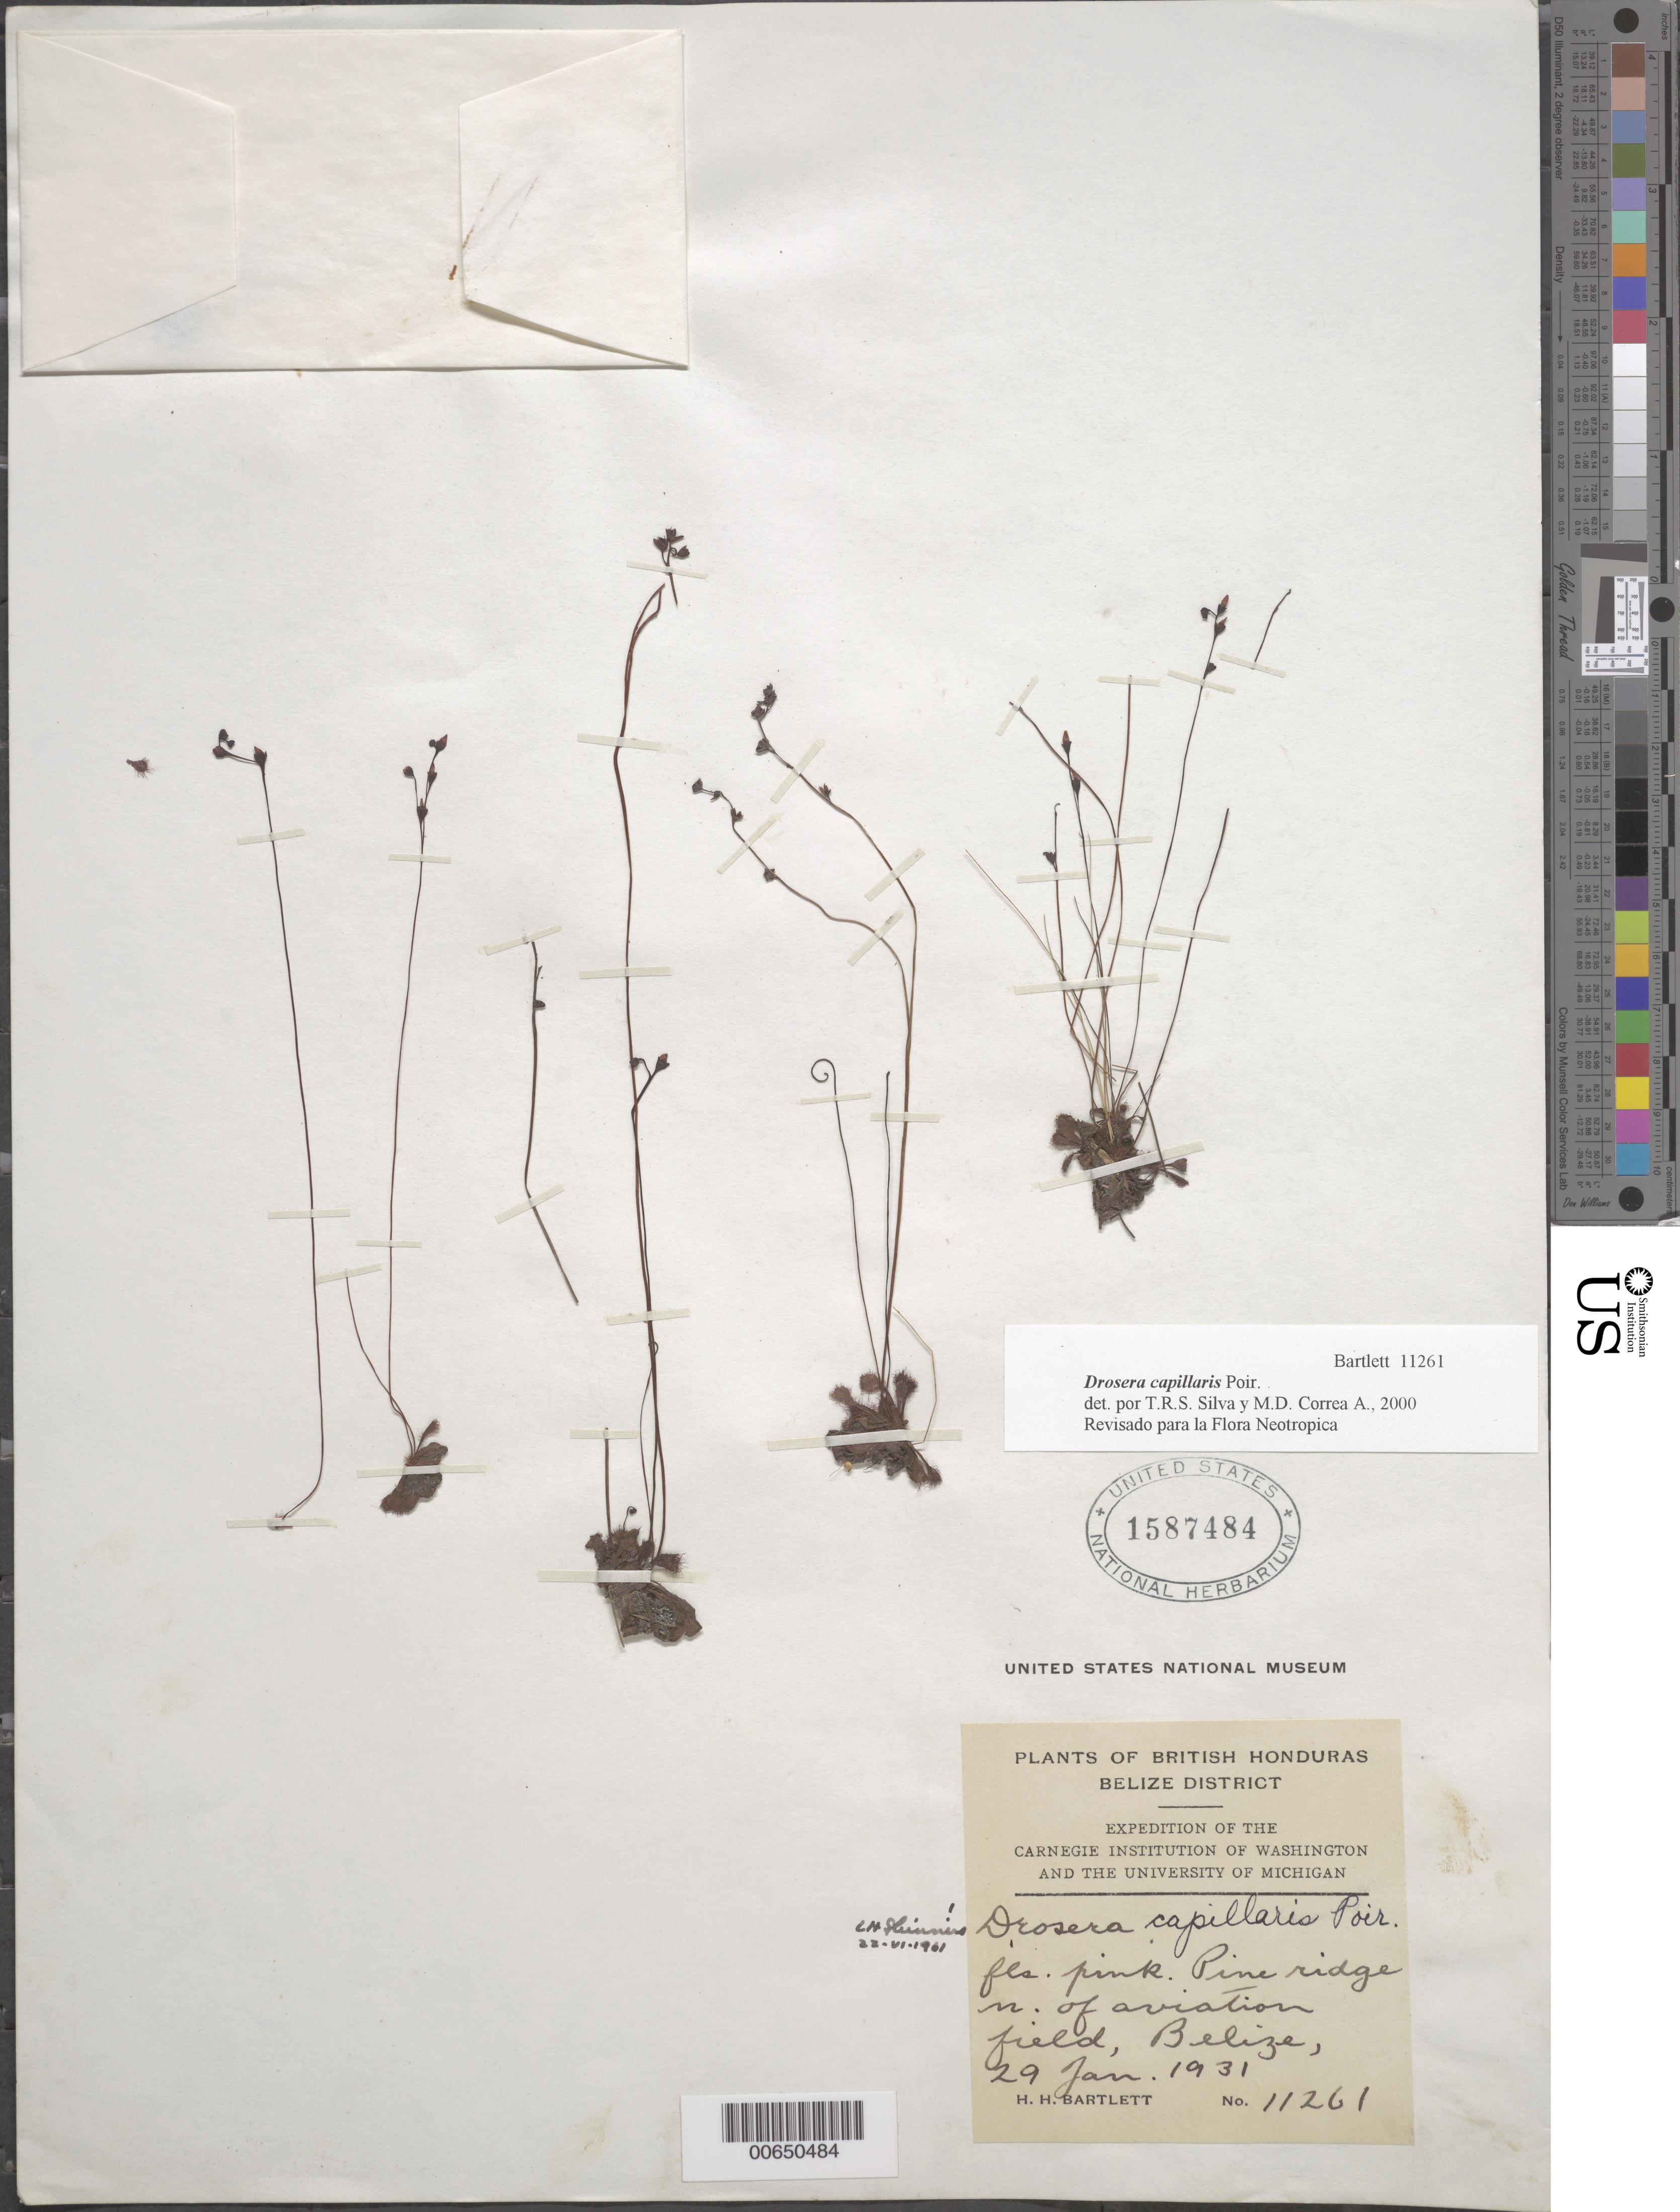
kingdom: Plantae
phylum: Tracheophyta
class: Magnoliopsida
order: Caryophyllales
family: Droseraceae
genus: Drosera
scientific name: Drosera capillaris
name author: Poir.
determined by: Shinners, L. H.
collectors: H. H. Bartlett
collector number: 11261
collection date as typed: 29 Jan 1931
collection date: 1931-01-29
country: Belize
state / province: Belize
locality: N of aviation field.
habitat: Pine ridge.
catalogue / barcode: US 1587484